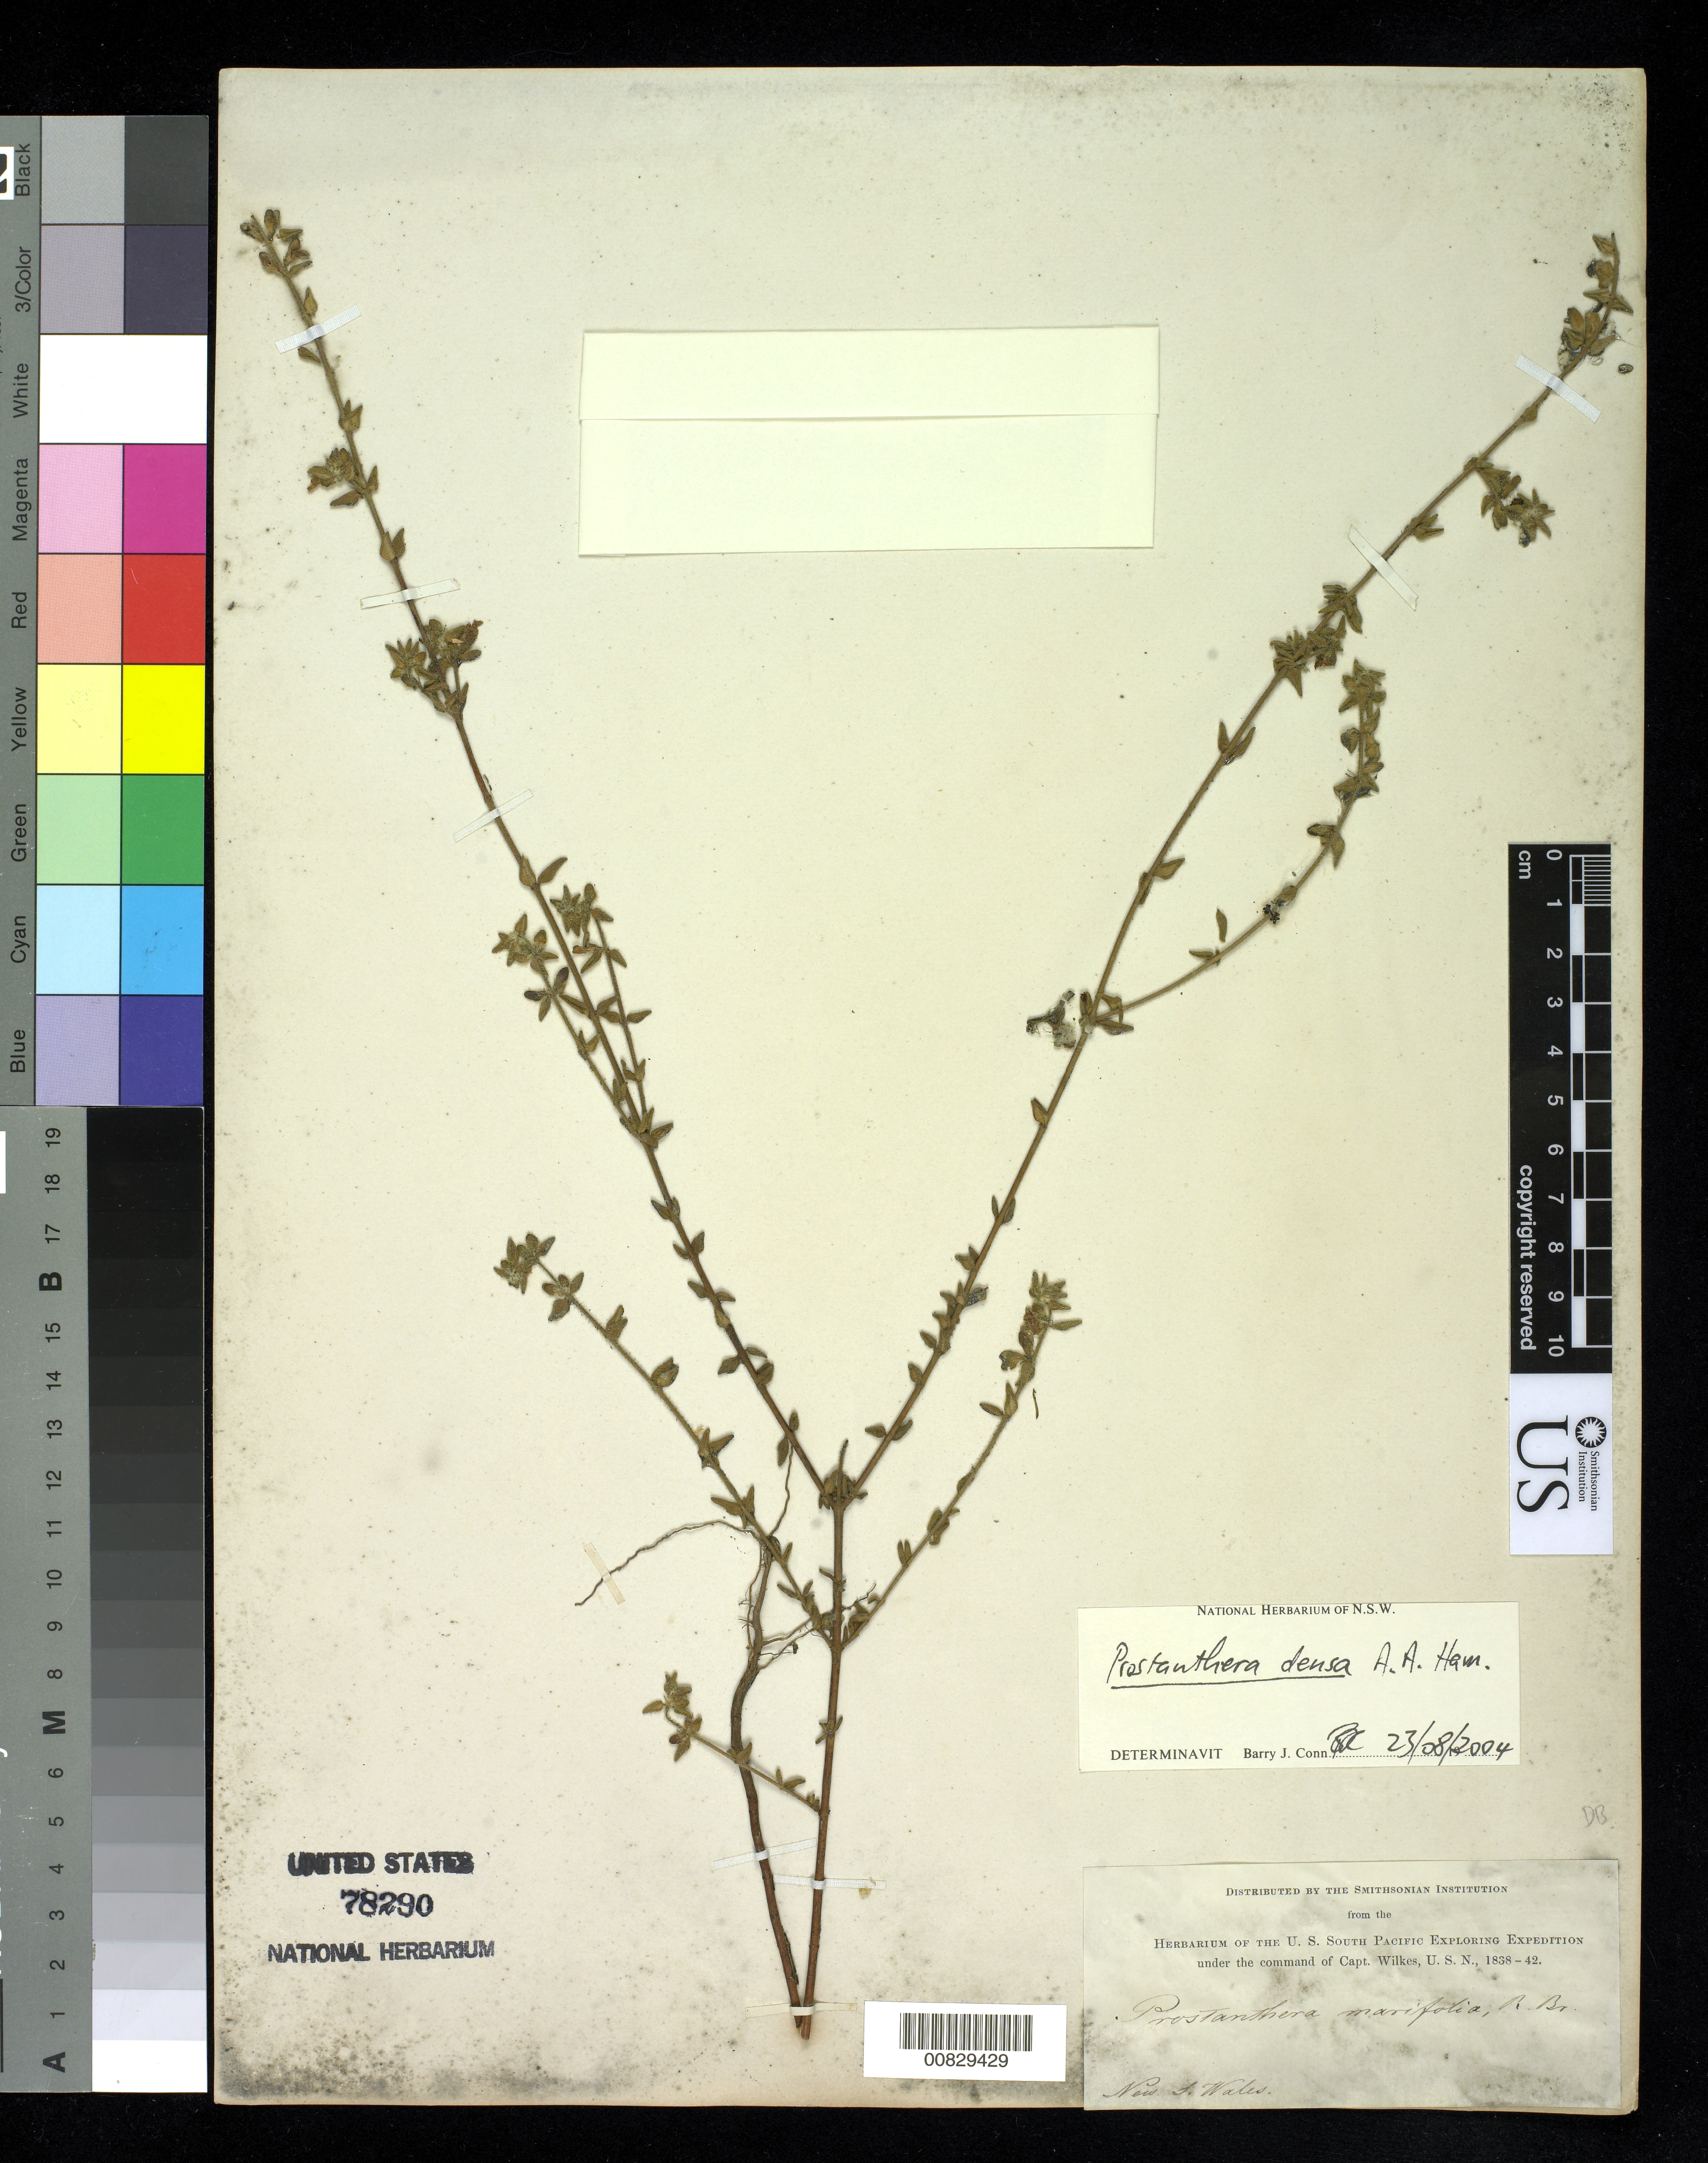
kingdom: Plantae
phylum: Tracheophyta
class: Magnoliopsida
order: Lamiales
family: Lamiaceae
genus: Prostanthera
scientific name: Prostanthera densa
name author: A.A. Ham.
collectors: Wilkes Explor. Exped.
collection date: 1838/1842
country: Australia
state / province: New South Wales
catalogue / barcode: US 78290